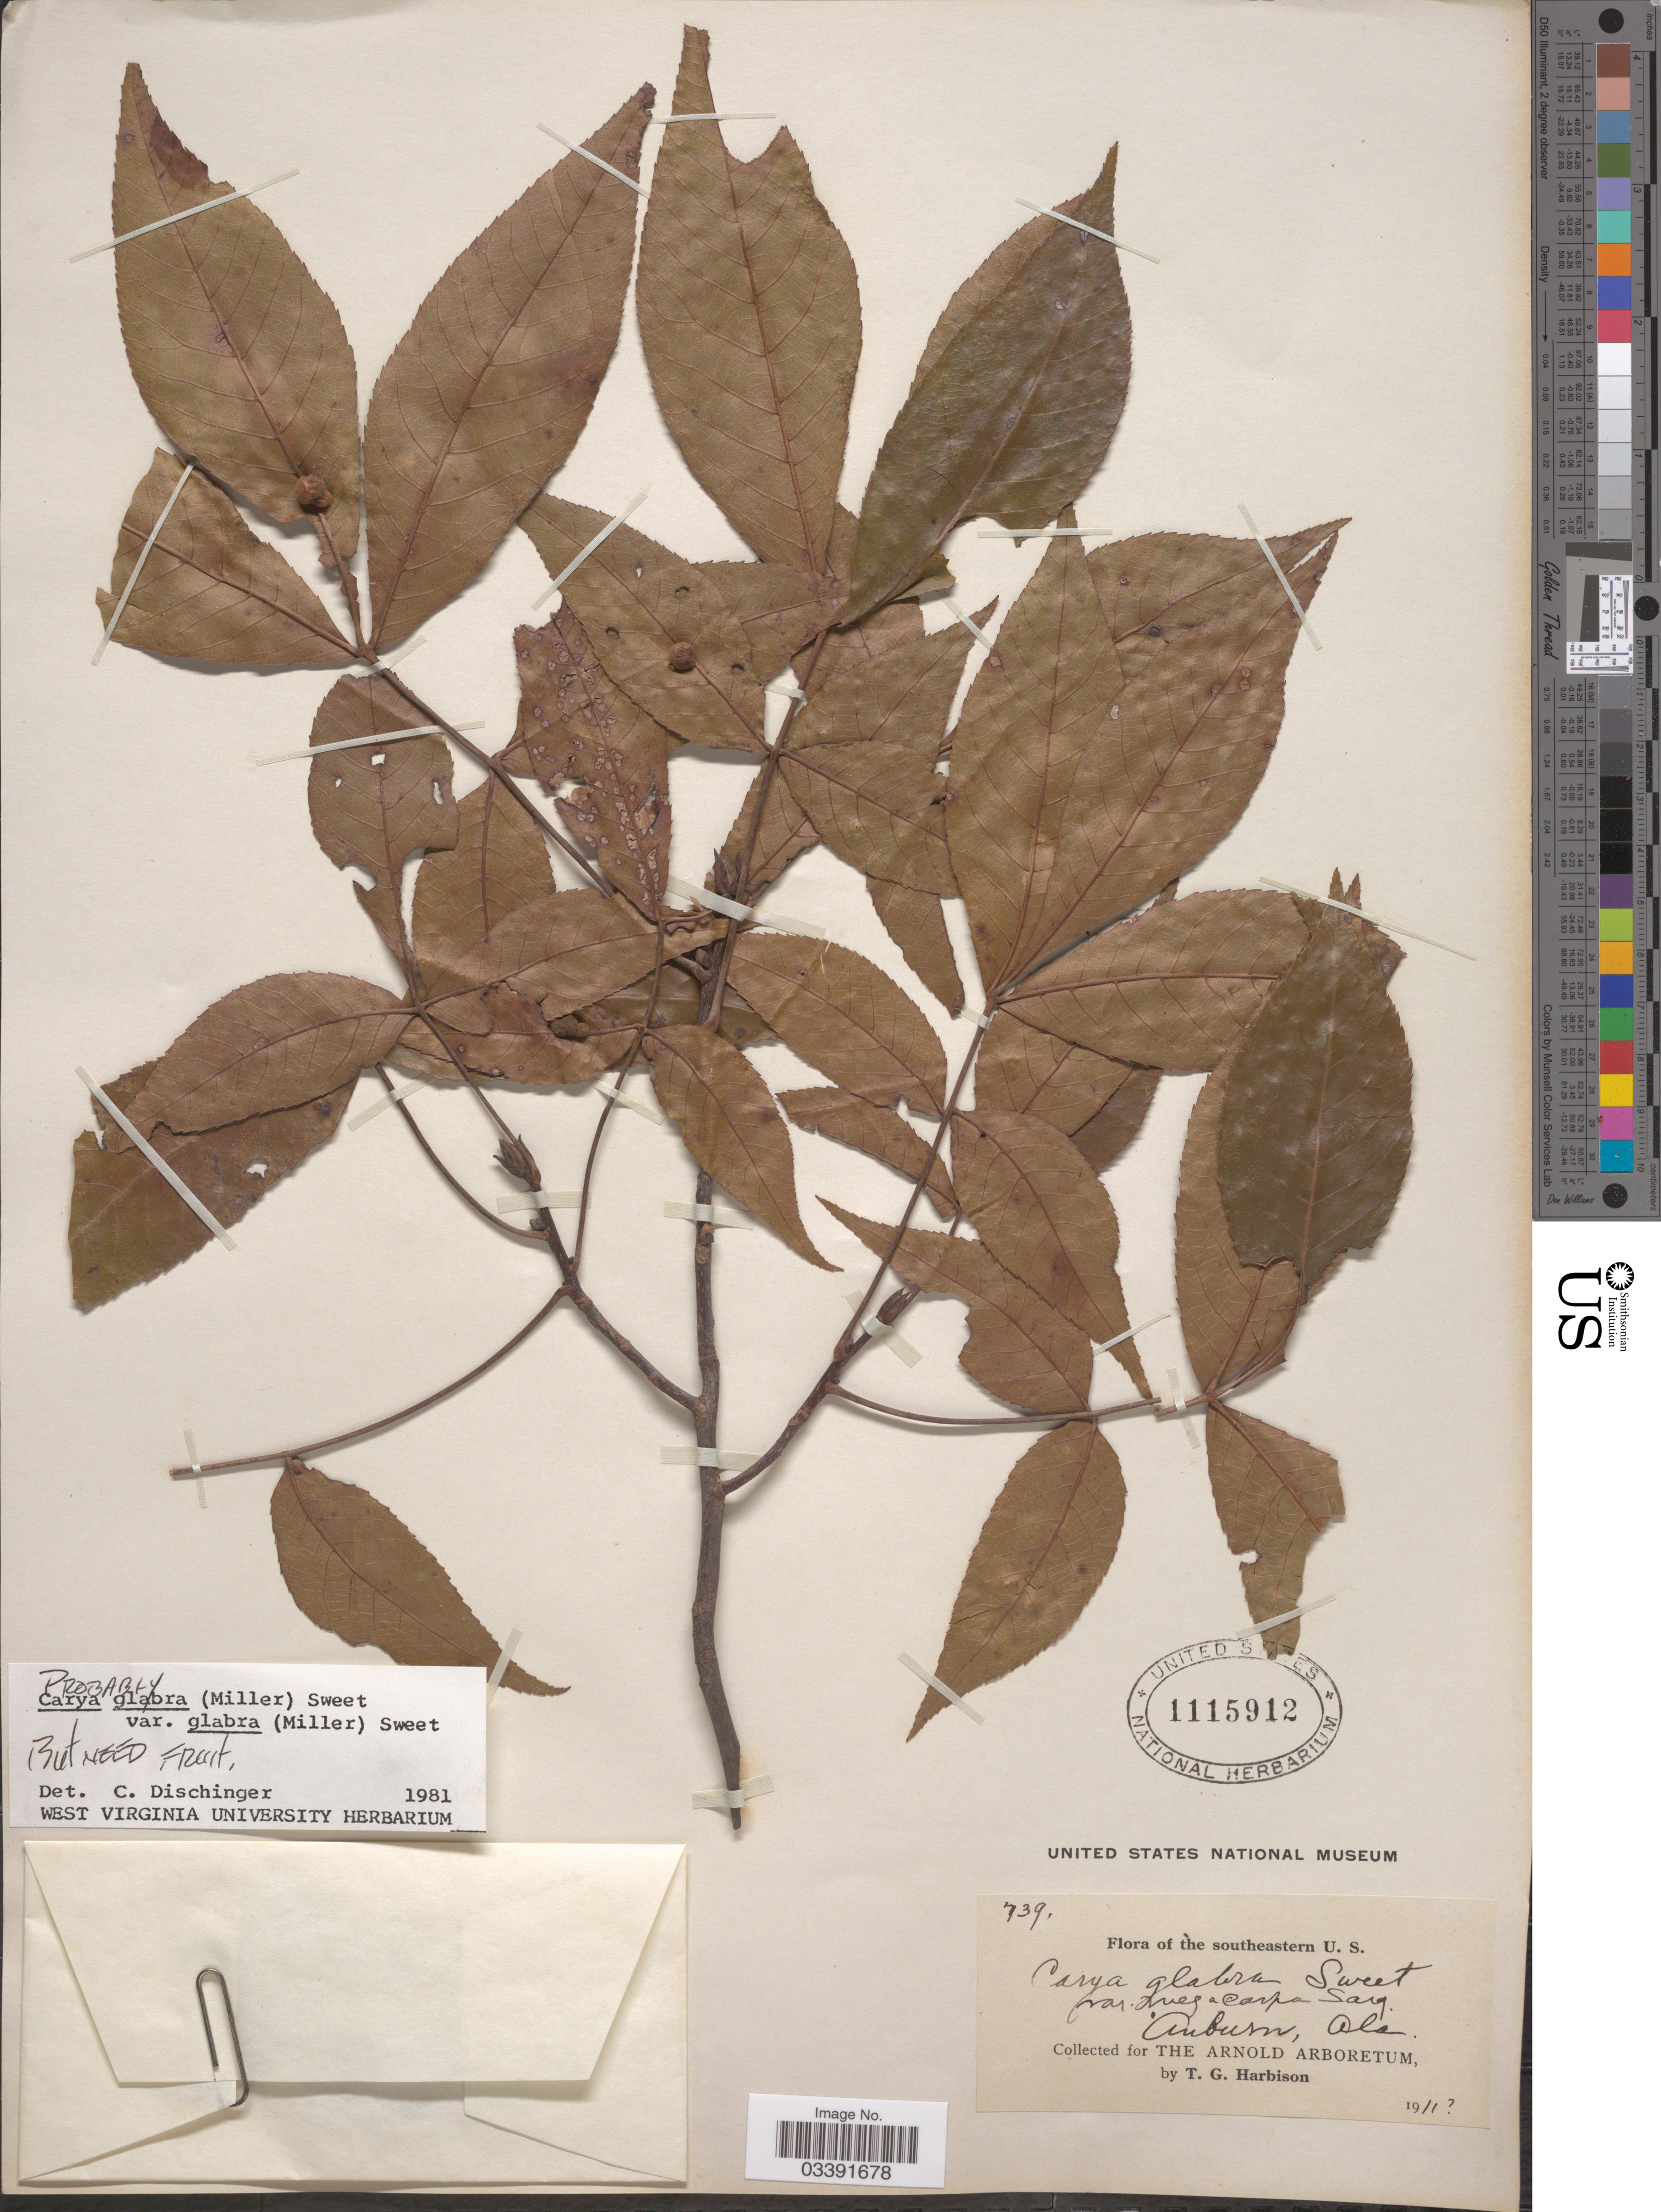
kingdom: Plantae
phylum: Tracheophyta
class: Magnoliopsida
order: Fagales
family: Juglandaceae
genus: Carya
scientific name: Carya glabra var. glabra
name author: (Mill.) Sweet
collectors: T. Harbison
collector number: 739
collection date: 1911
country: United States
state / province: Alabama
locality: Southeastern U. S. Auburn.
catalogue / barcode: US 1115912